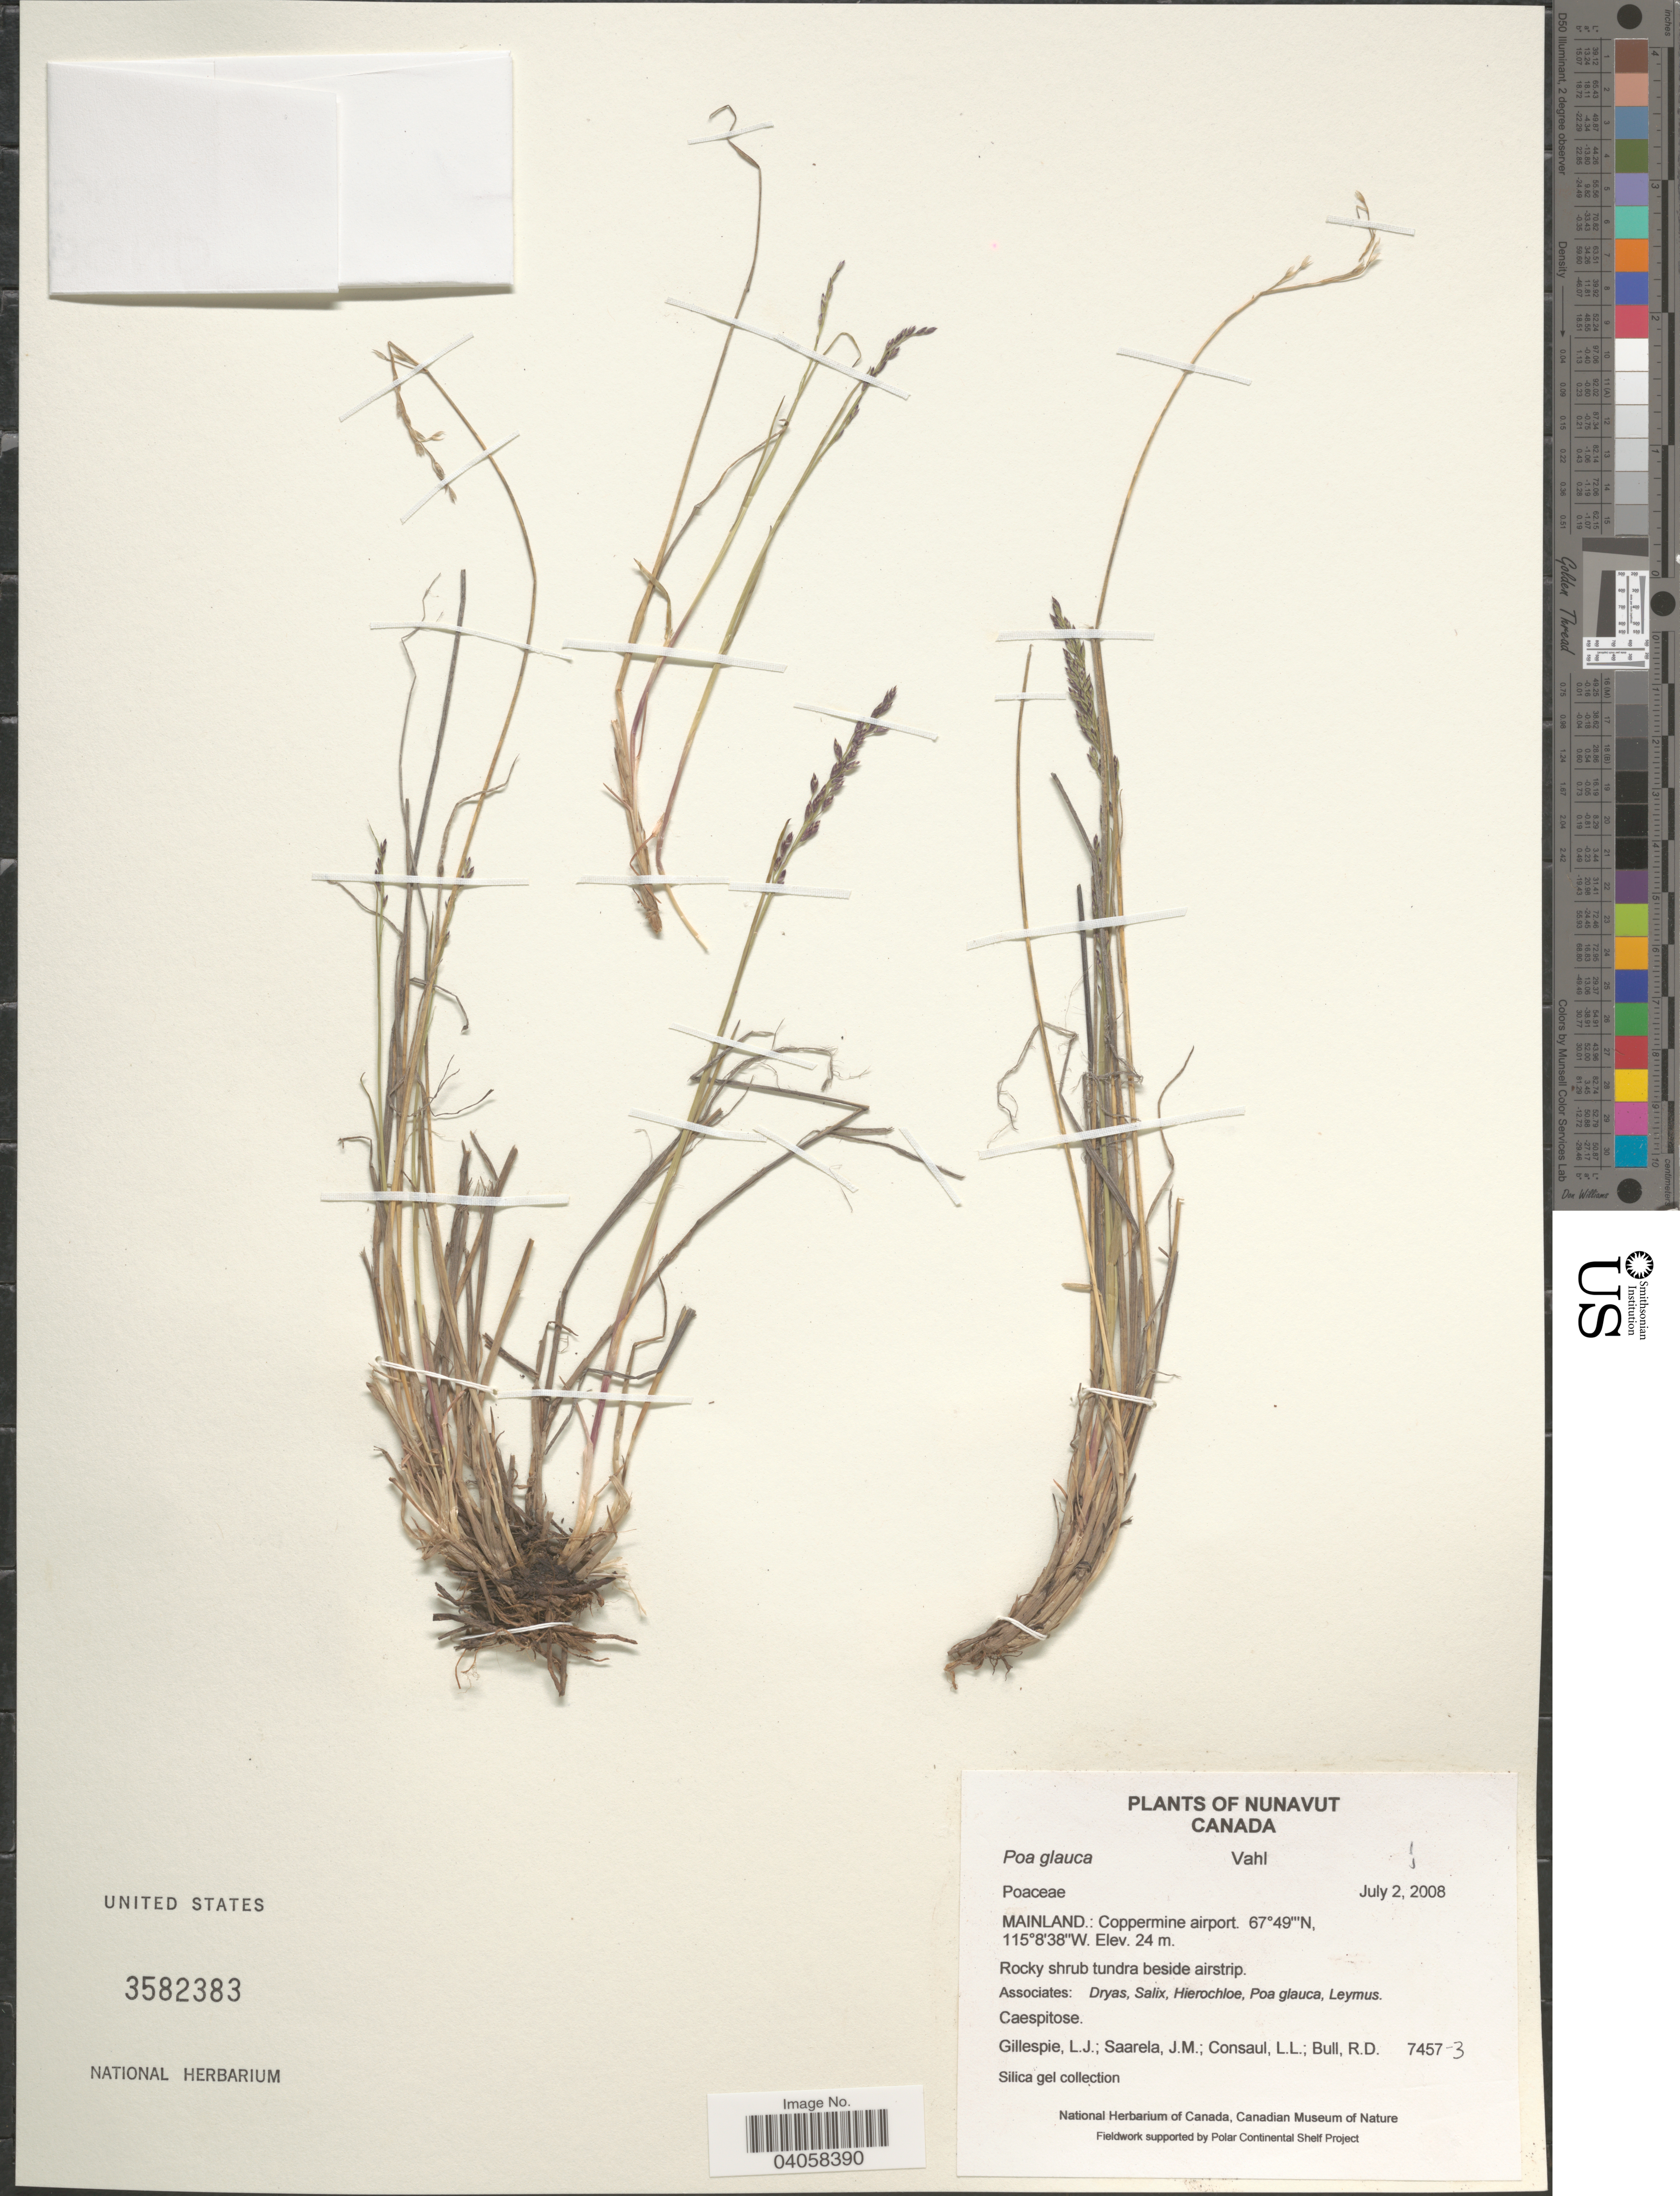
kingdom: Plantae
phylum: Tracheophyta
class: Liliopsida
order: Poales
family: Poaceae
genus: Poa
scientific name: Poa glauca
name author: Vahl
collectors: L. Gillespie, J. Saarela, L. Consaul & R. Bull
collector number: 7457-3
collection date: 2008-07-02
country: Canada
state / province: Nunavut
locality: Mainland N.W.T: Coppermine airport.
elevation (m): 24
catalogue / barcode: US 3582383